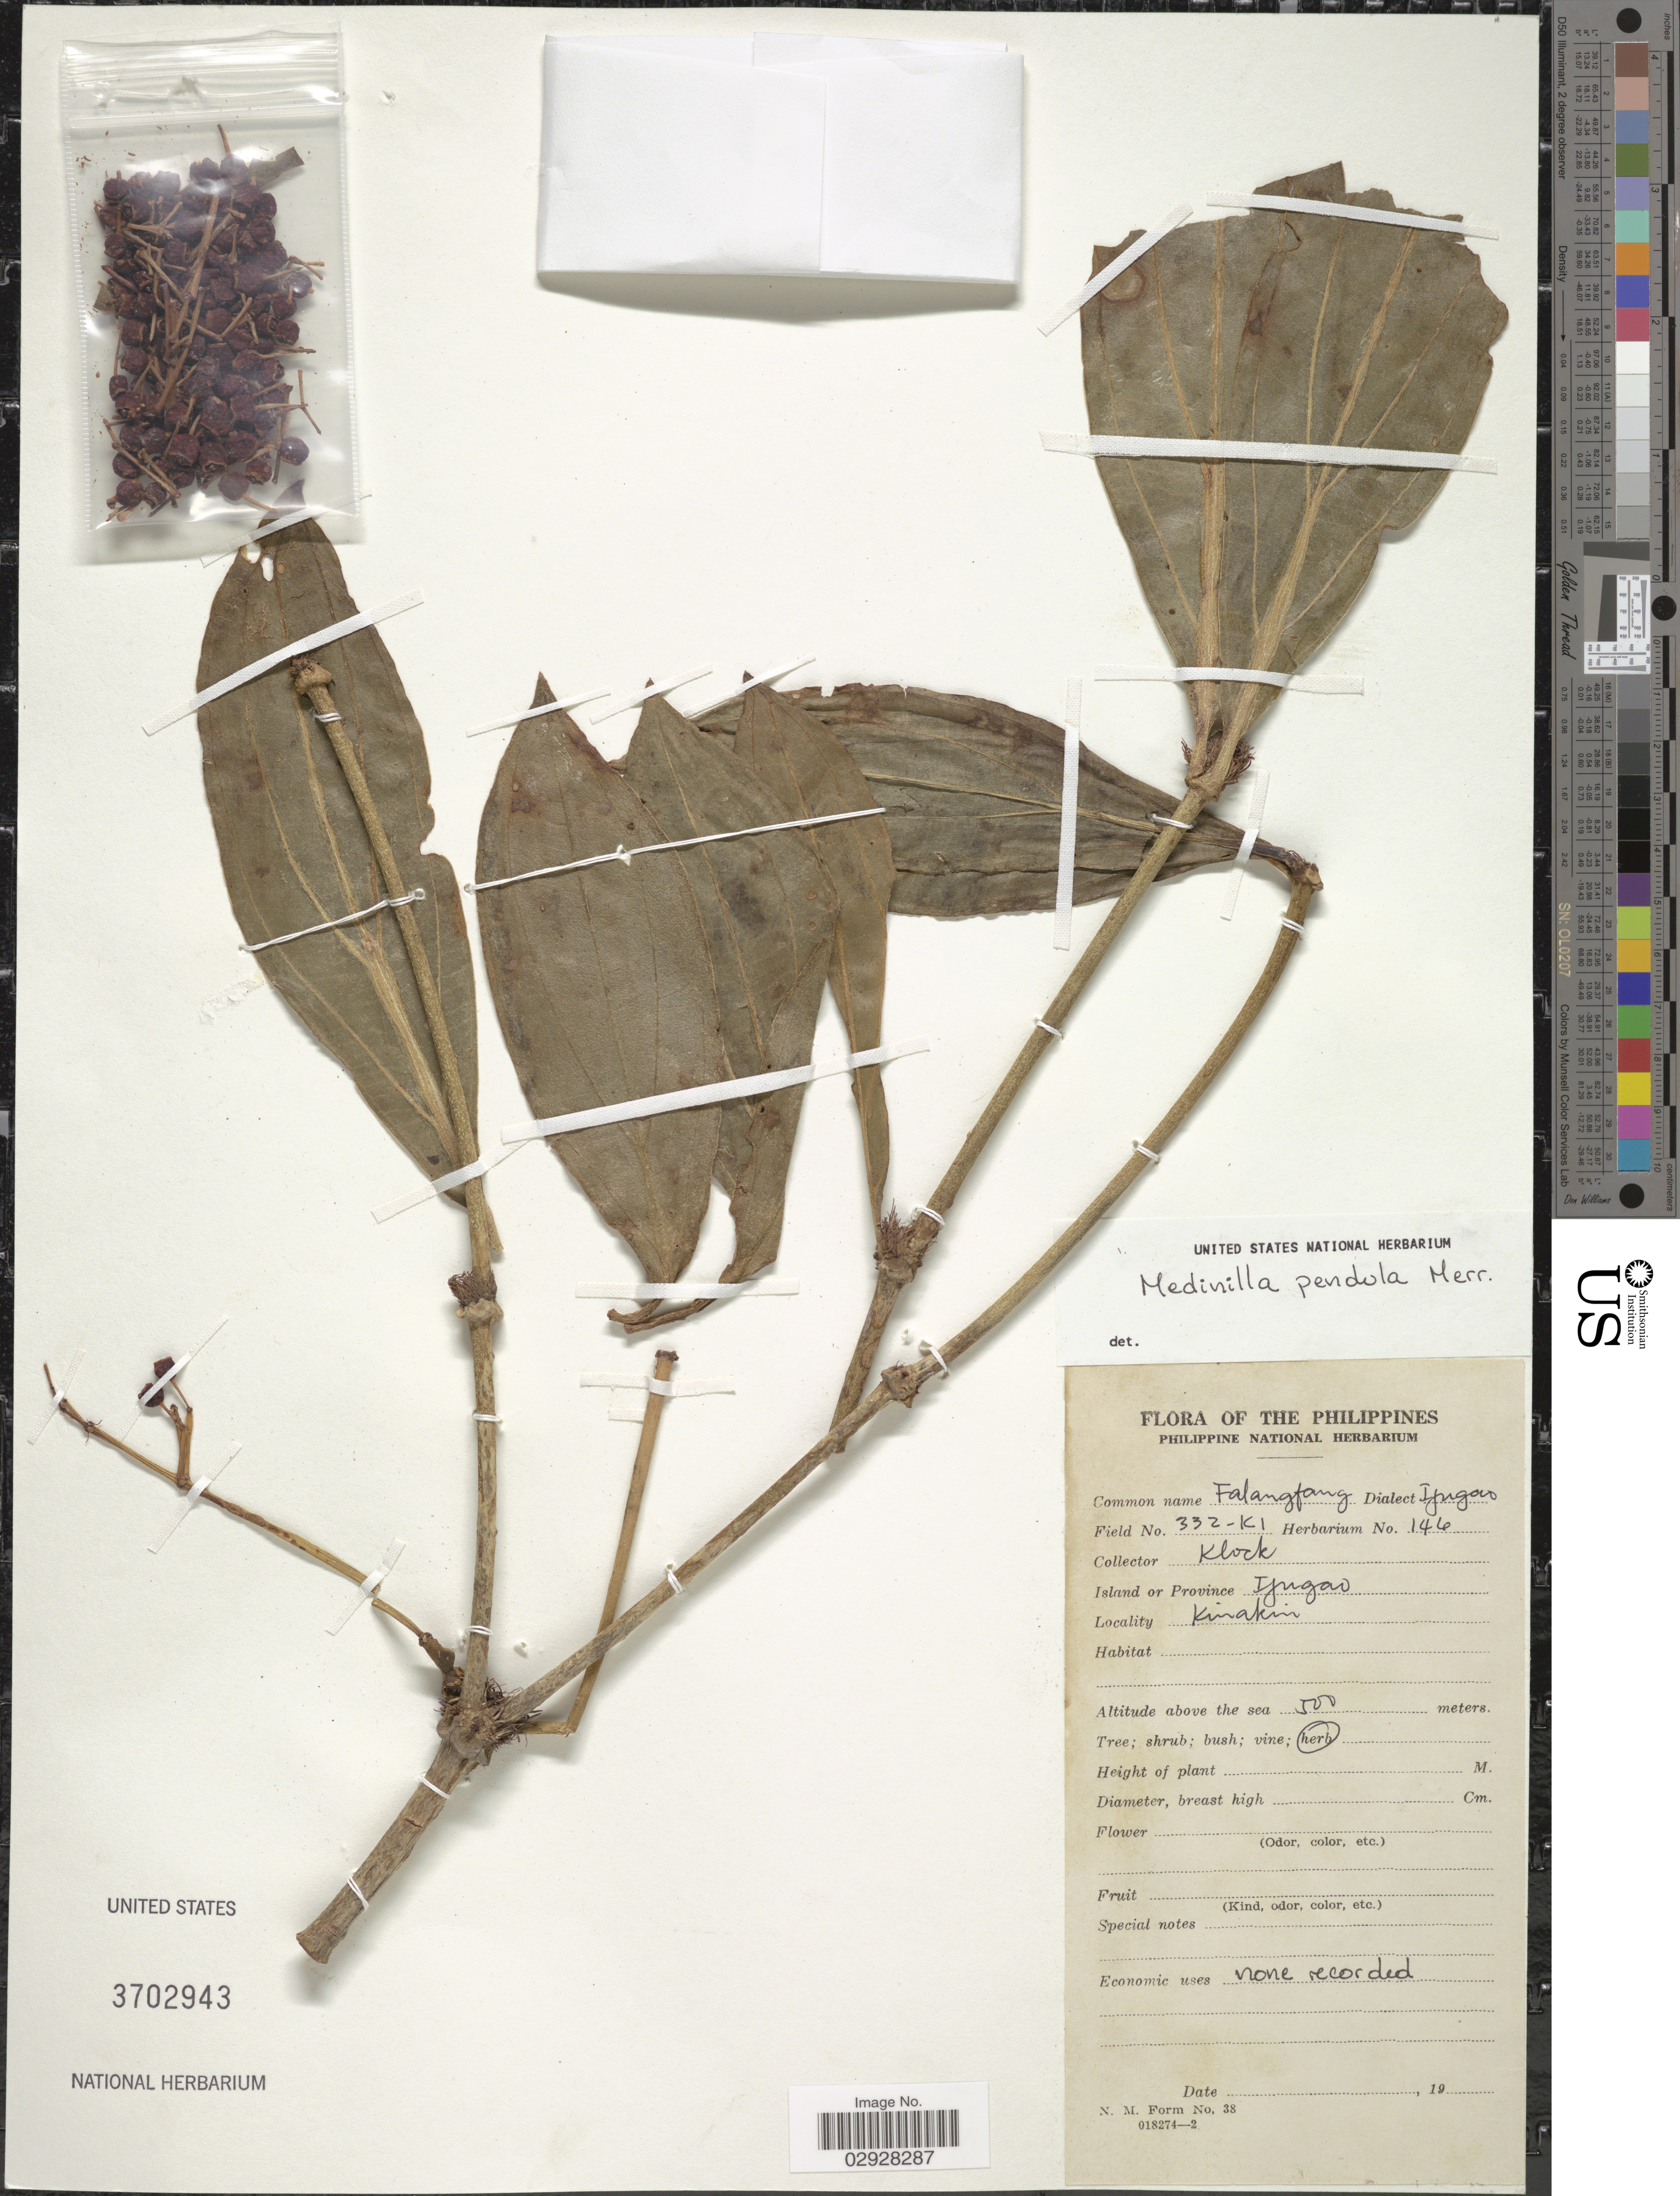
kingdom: Plantae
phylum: Tracheophyta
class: Magnoliopsida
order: Myrtales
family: Melastomataceae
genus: Medinilla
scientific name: Medinilla pendula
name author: Merr.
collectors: Philippine National Herbarium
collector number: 332-K1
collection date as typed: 19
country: Philippines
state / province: Cordillera (Administrative Region)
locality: Island or Province Ifugao, Kinakin.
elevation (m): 500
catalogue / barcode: US 3702943